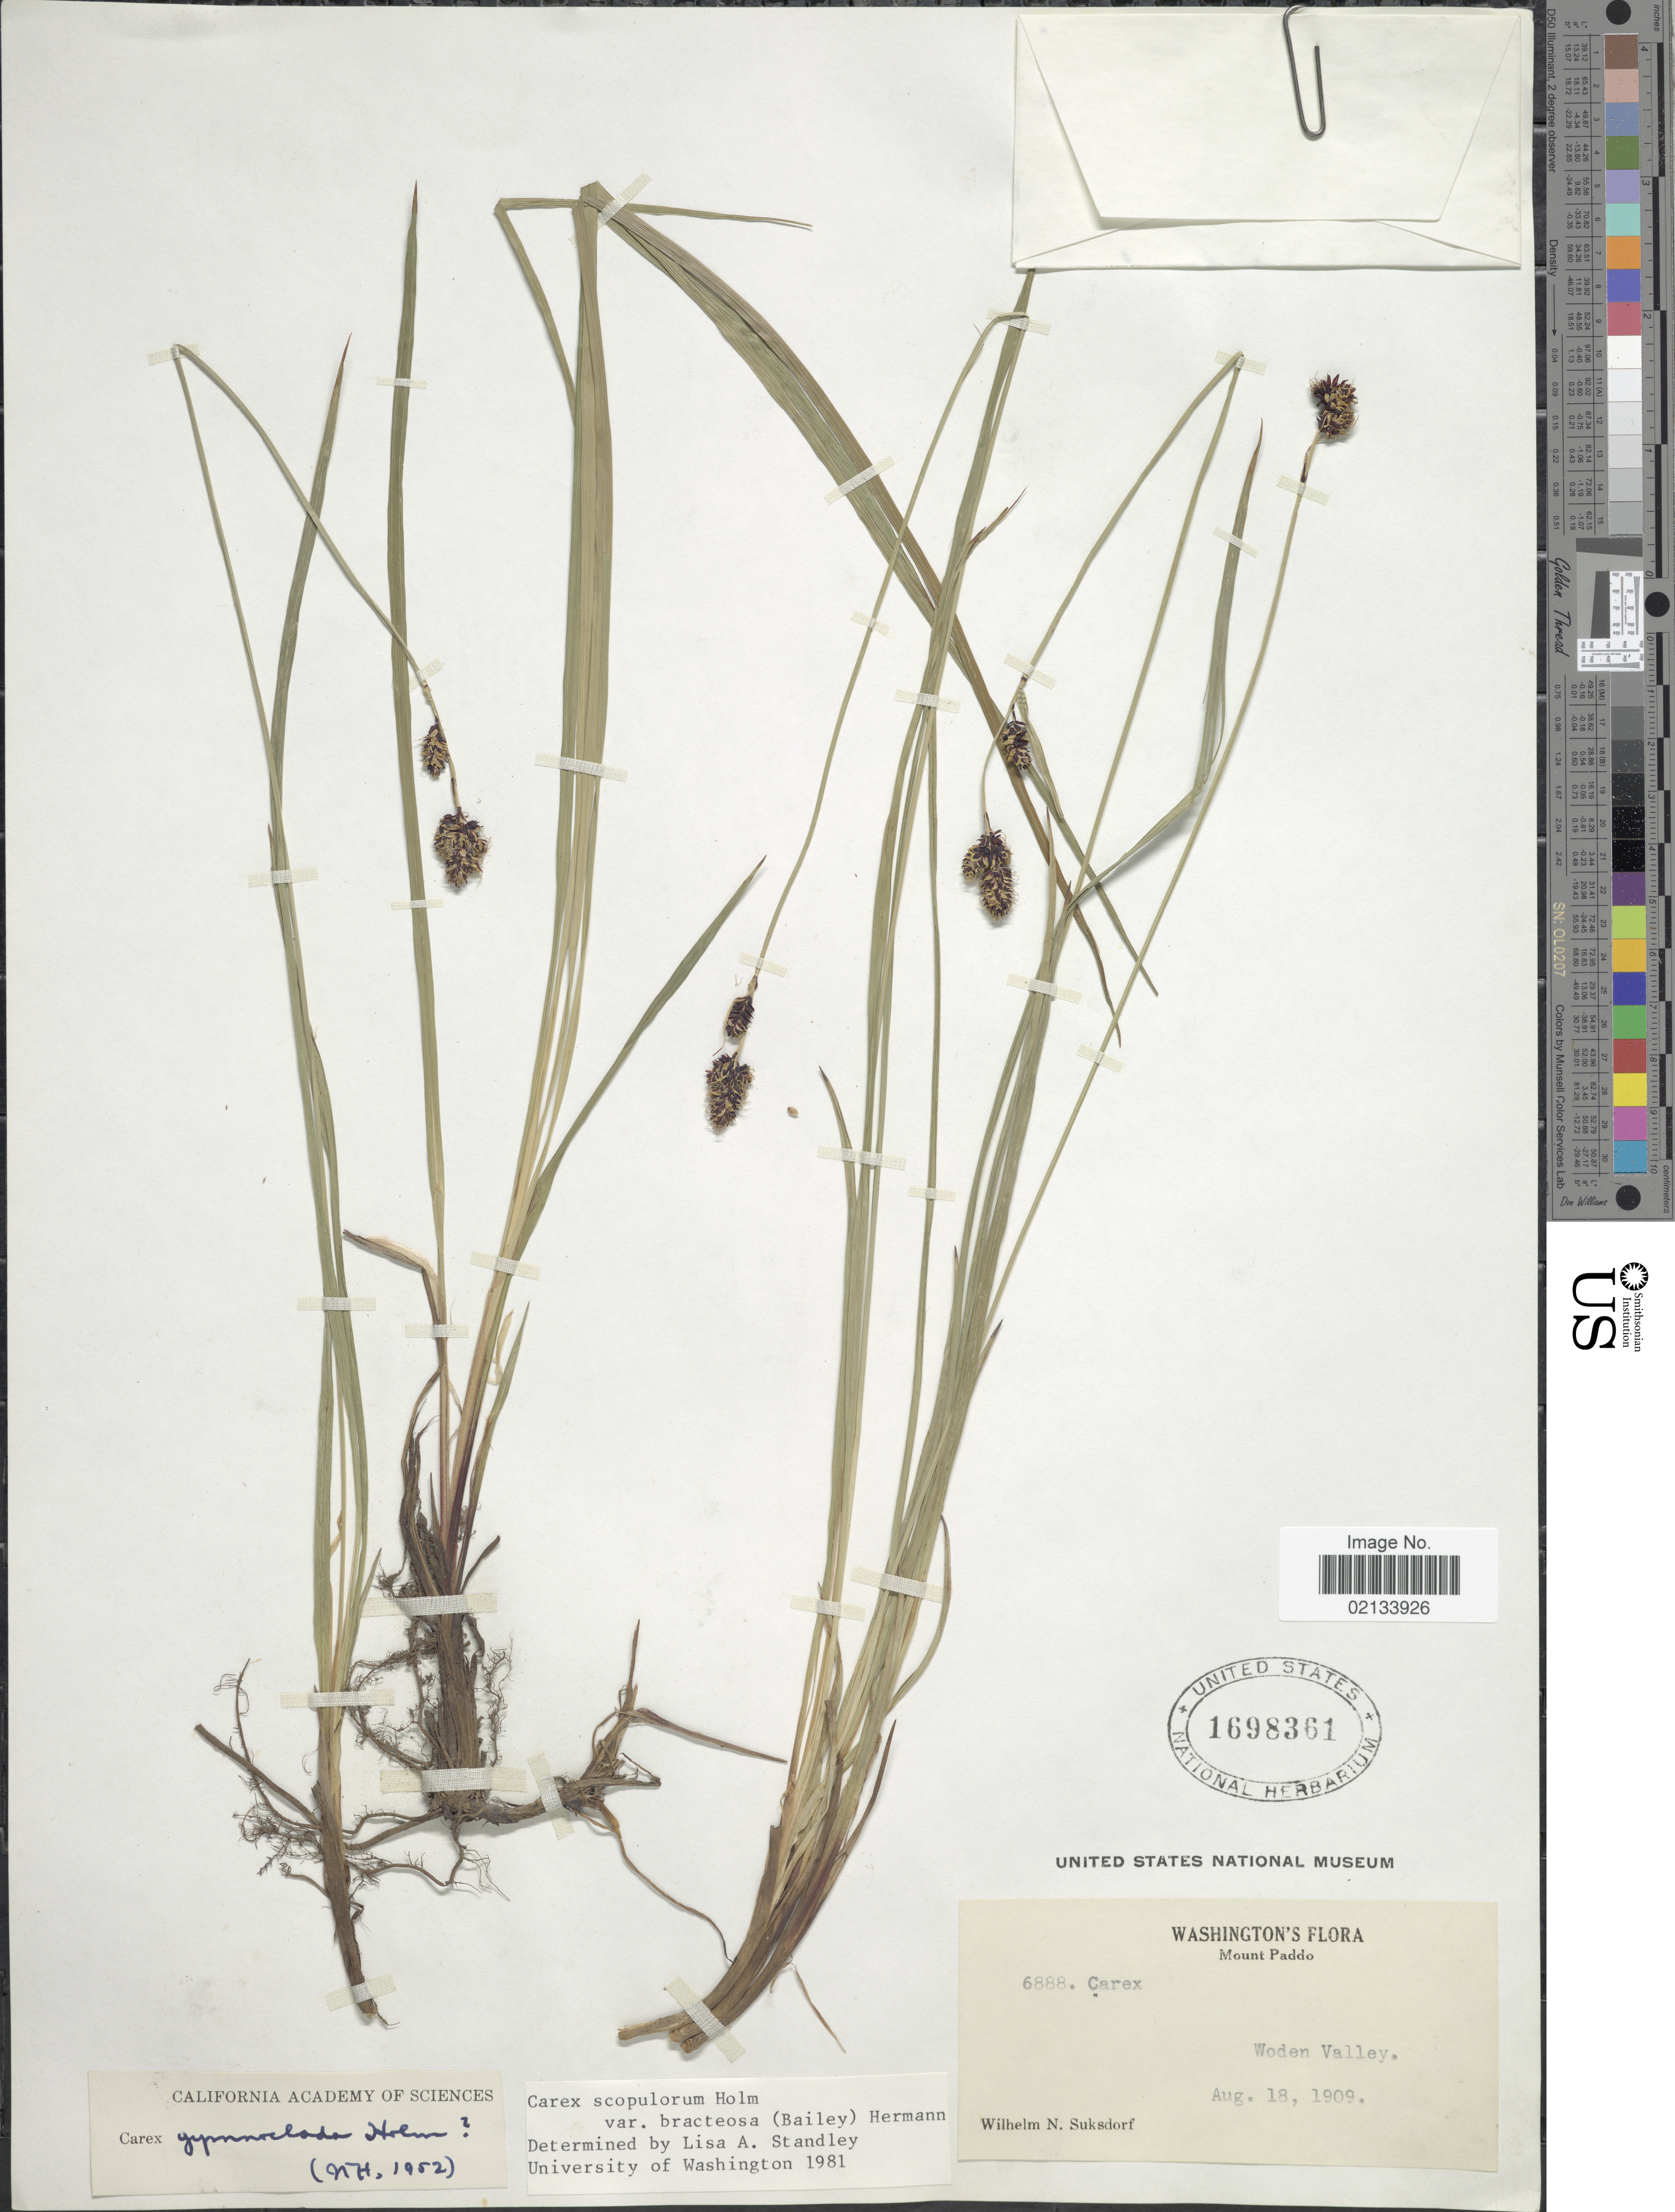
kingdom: Plantae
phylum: Tracheophyta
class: Liliopsida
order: Poales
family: Cyperaceae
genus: Carex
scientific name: Carex scopulorum var. bracteosa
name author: (L.H. Bailey) F.J. Herm.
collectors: W. N. Suksdorf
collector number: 6888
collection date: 1909-08-18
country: United States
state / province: Washington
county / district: Skamania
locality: Mount Paddo, Woden Valley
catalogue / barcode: US 1698361